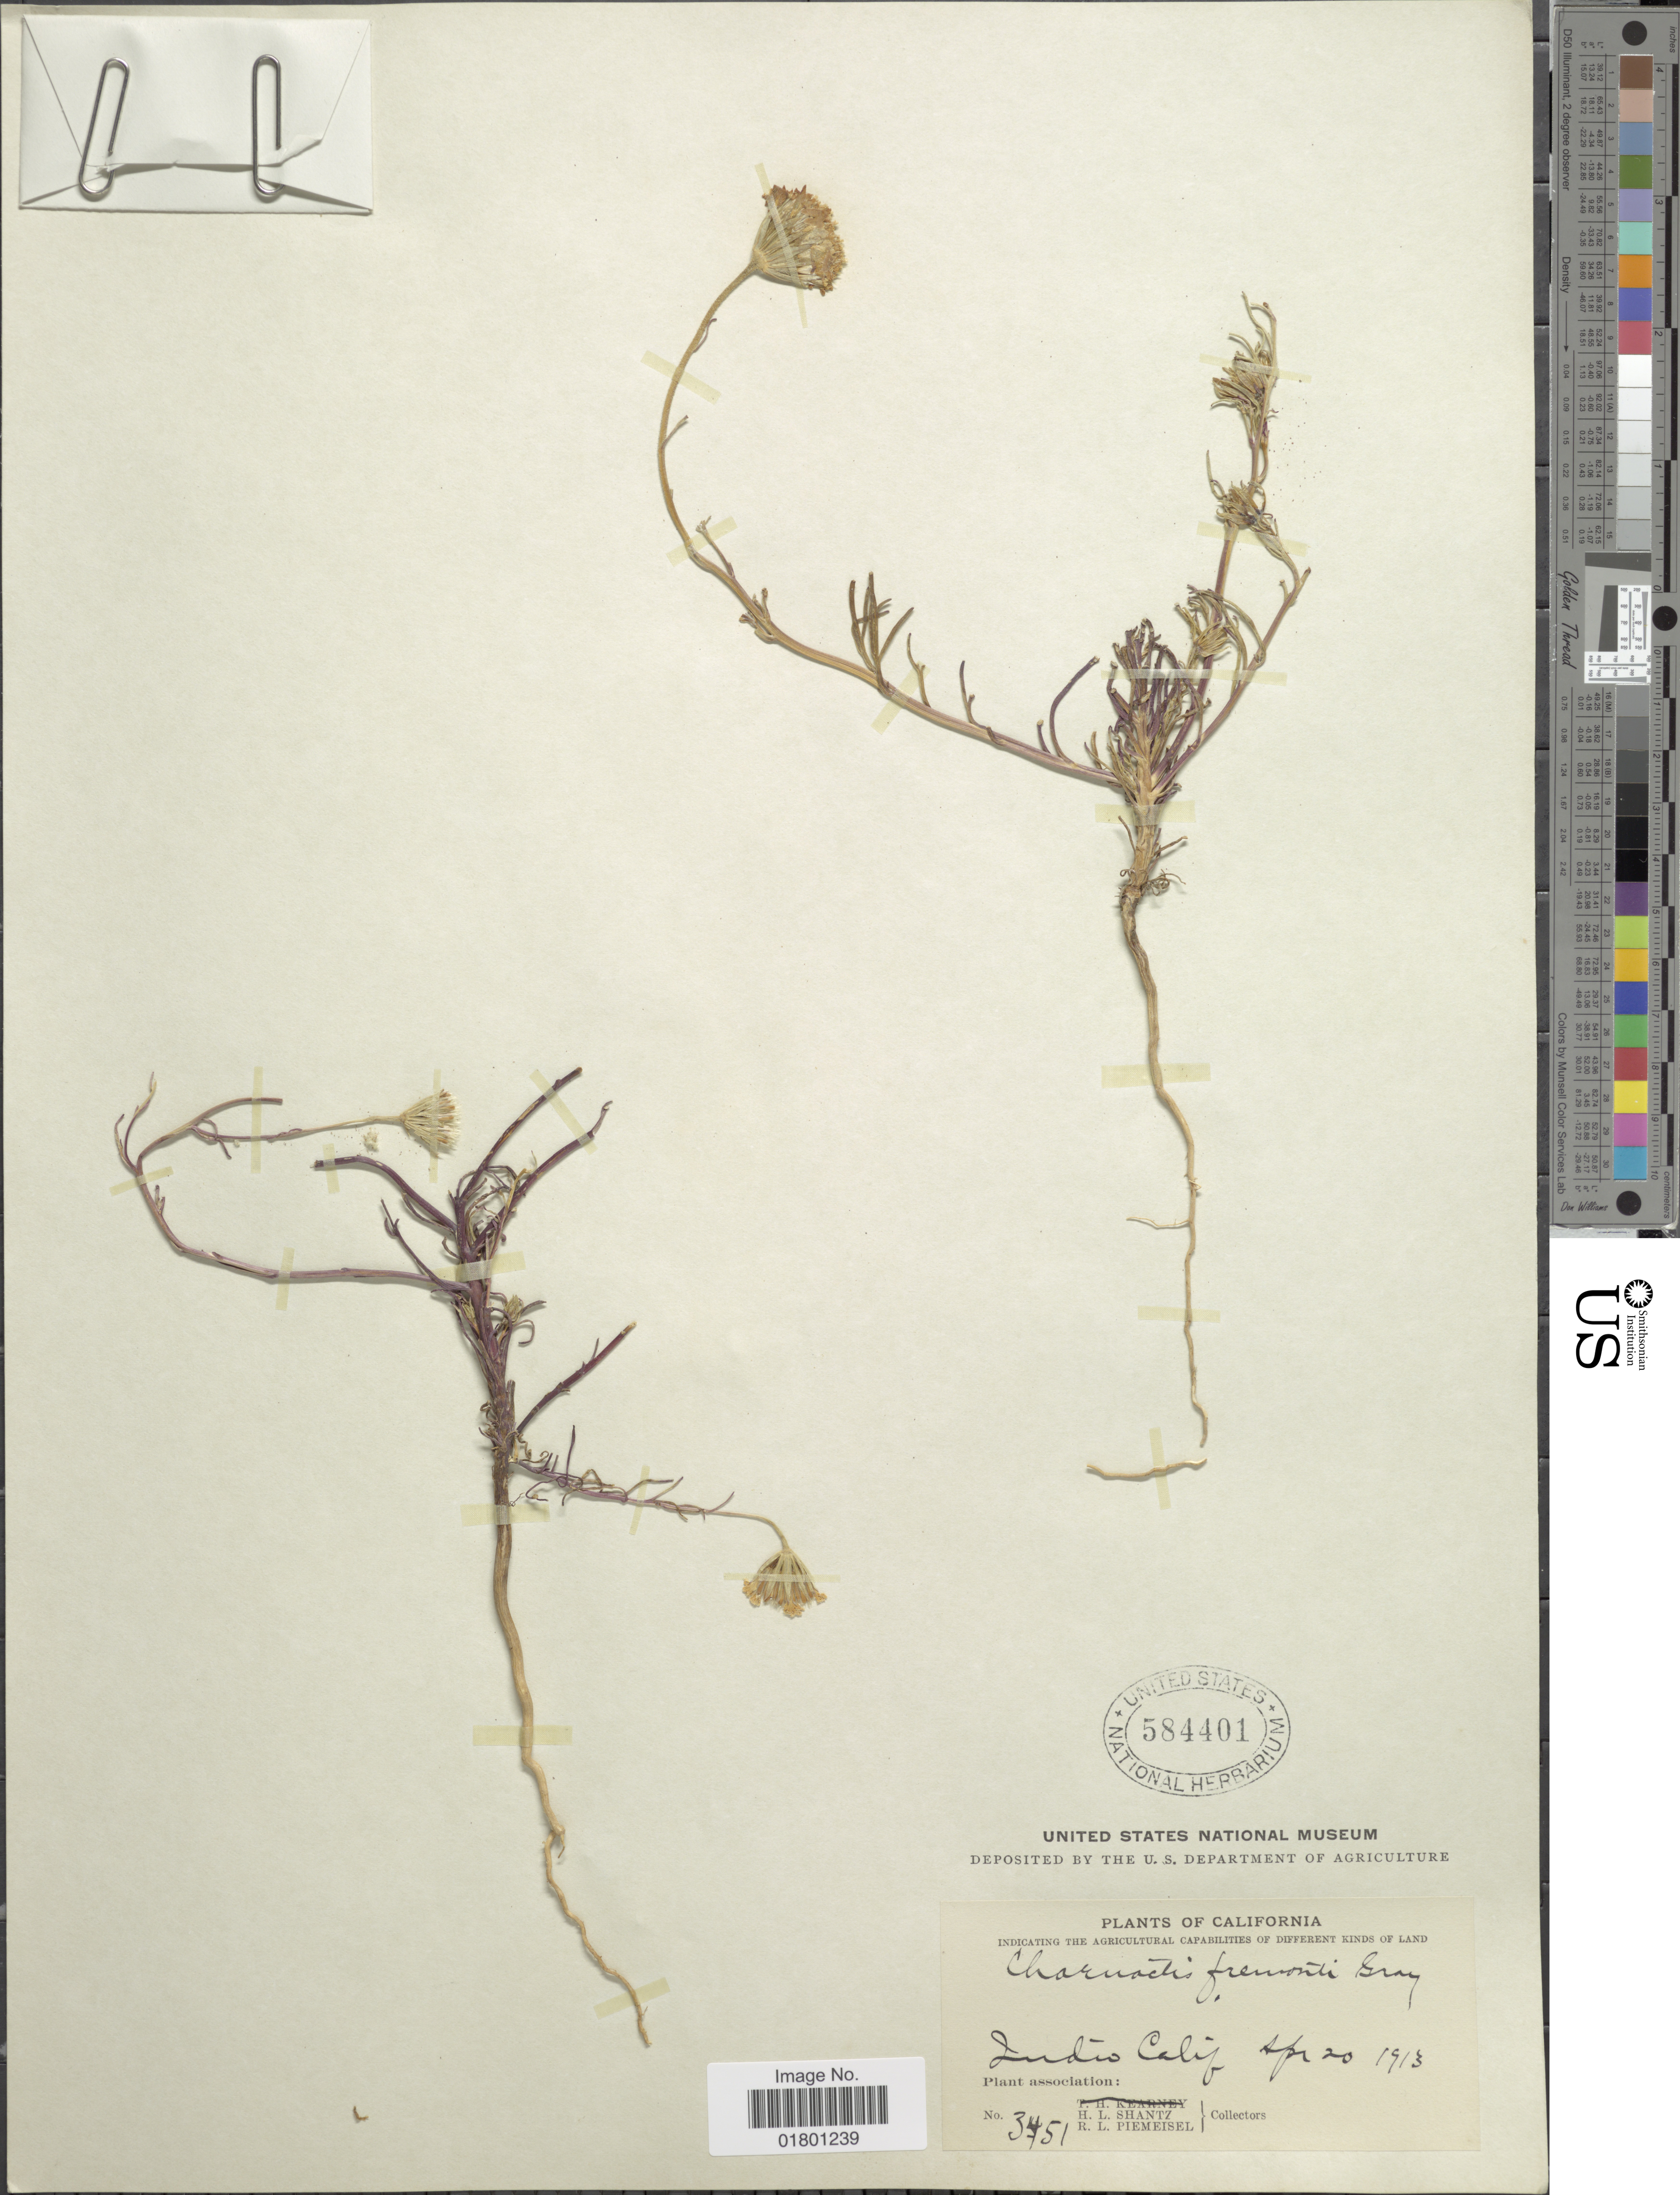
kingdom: Plantae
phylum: Tracheophyta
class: Magnoliopsida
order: Asterales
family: Asteraceae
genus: Chaenactis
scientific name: Chaenactis fremontii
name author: A. Gray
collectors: H. Shantz & R. L. Piemeisel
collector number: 3451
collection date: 1913-04-20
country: United States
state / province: California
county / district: Riverside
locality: Indio Calif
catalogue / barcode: US 584401